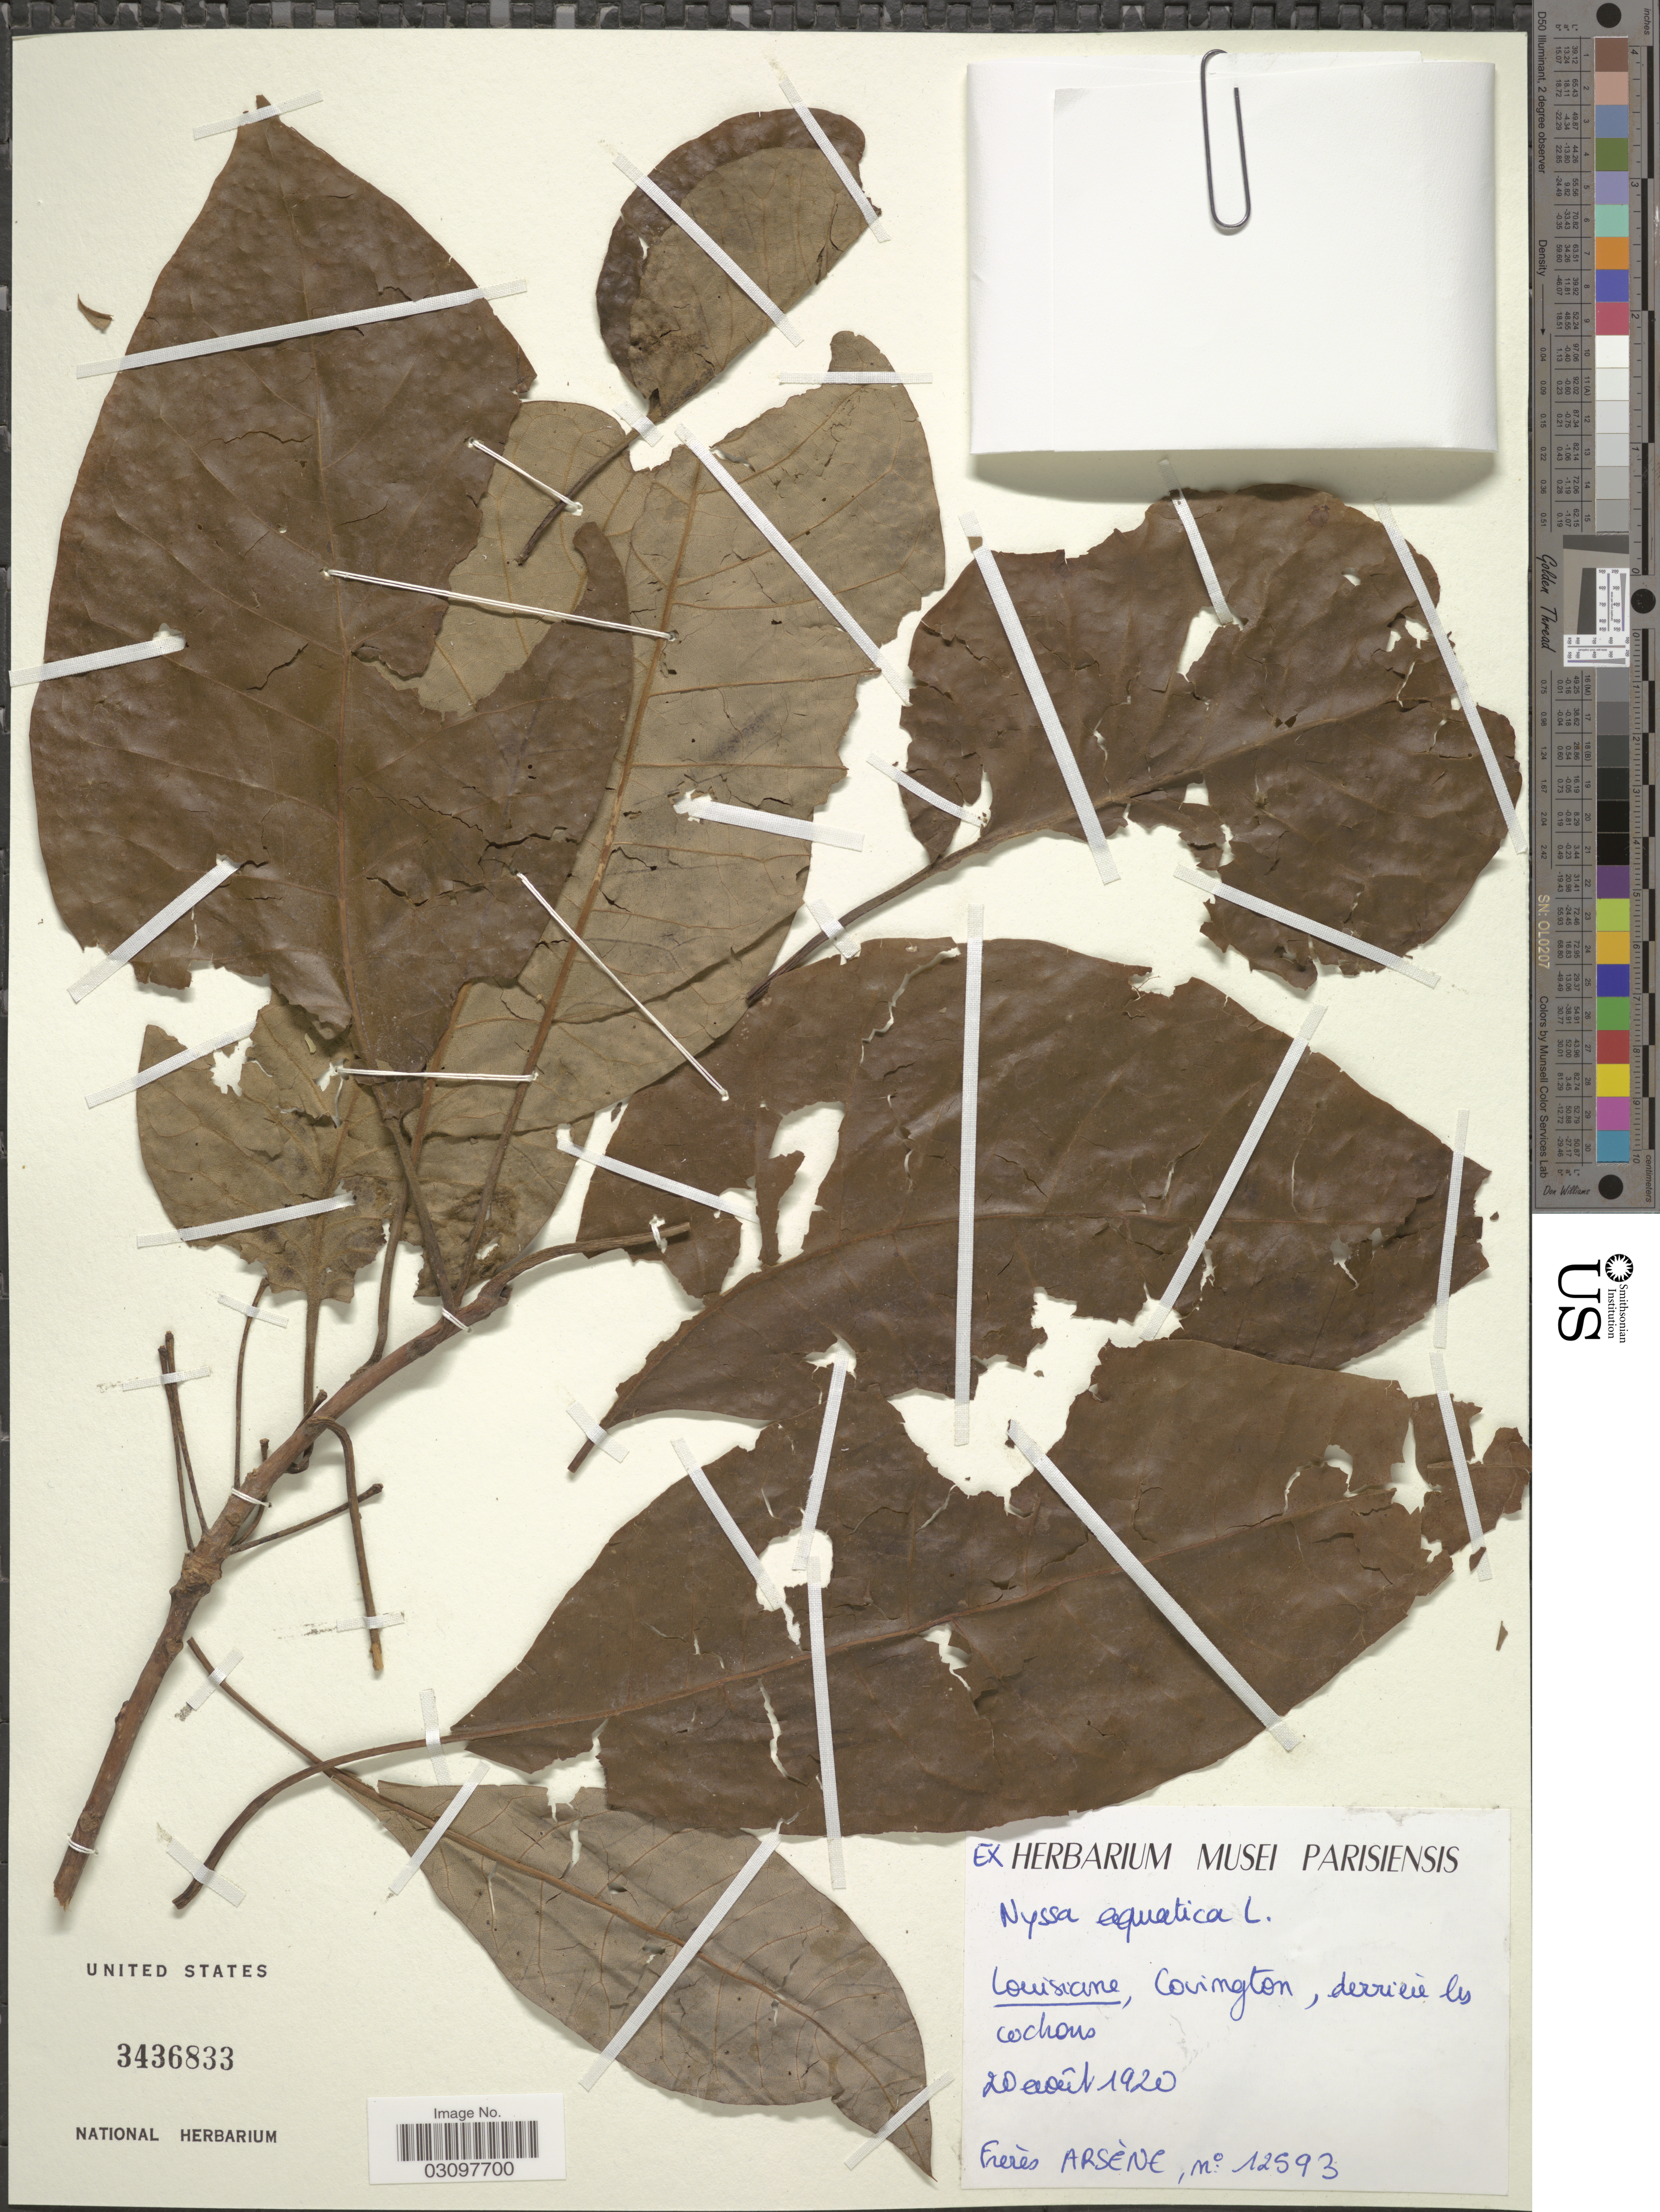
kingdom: Plantae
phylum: Tracheophyta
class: Magnoliopsida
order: Cornales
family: Nyssaceae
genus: Nyssa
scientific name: Nyssa aquatica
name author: L.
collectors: F. Arsène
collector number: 12593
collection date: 1920-08-20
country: United States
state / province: Louisiana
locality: Louisiane, Covington, derriere les cochons.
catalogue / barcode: US 3436833